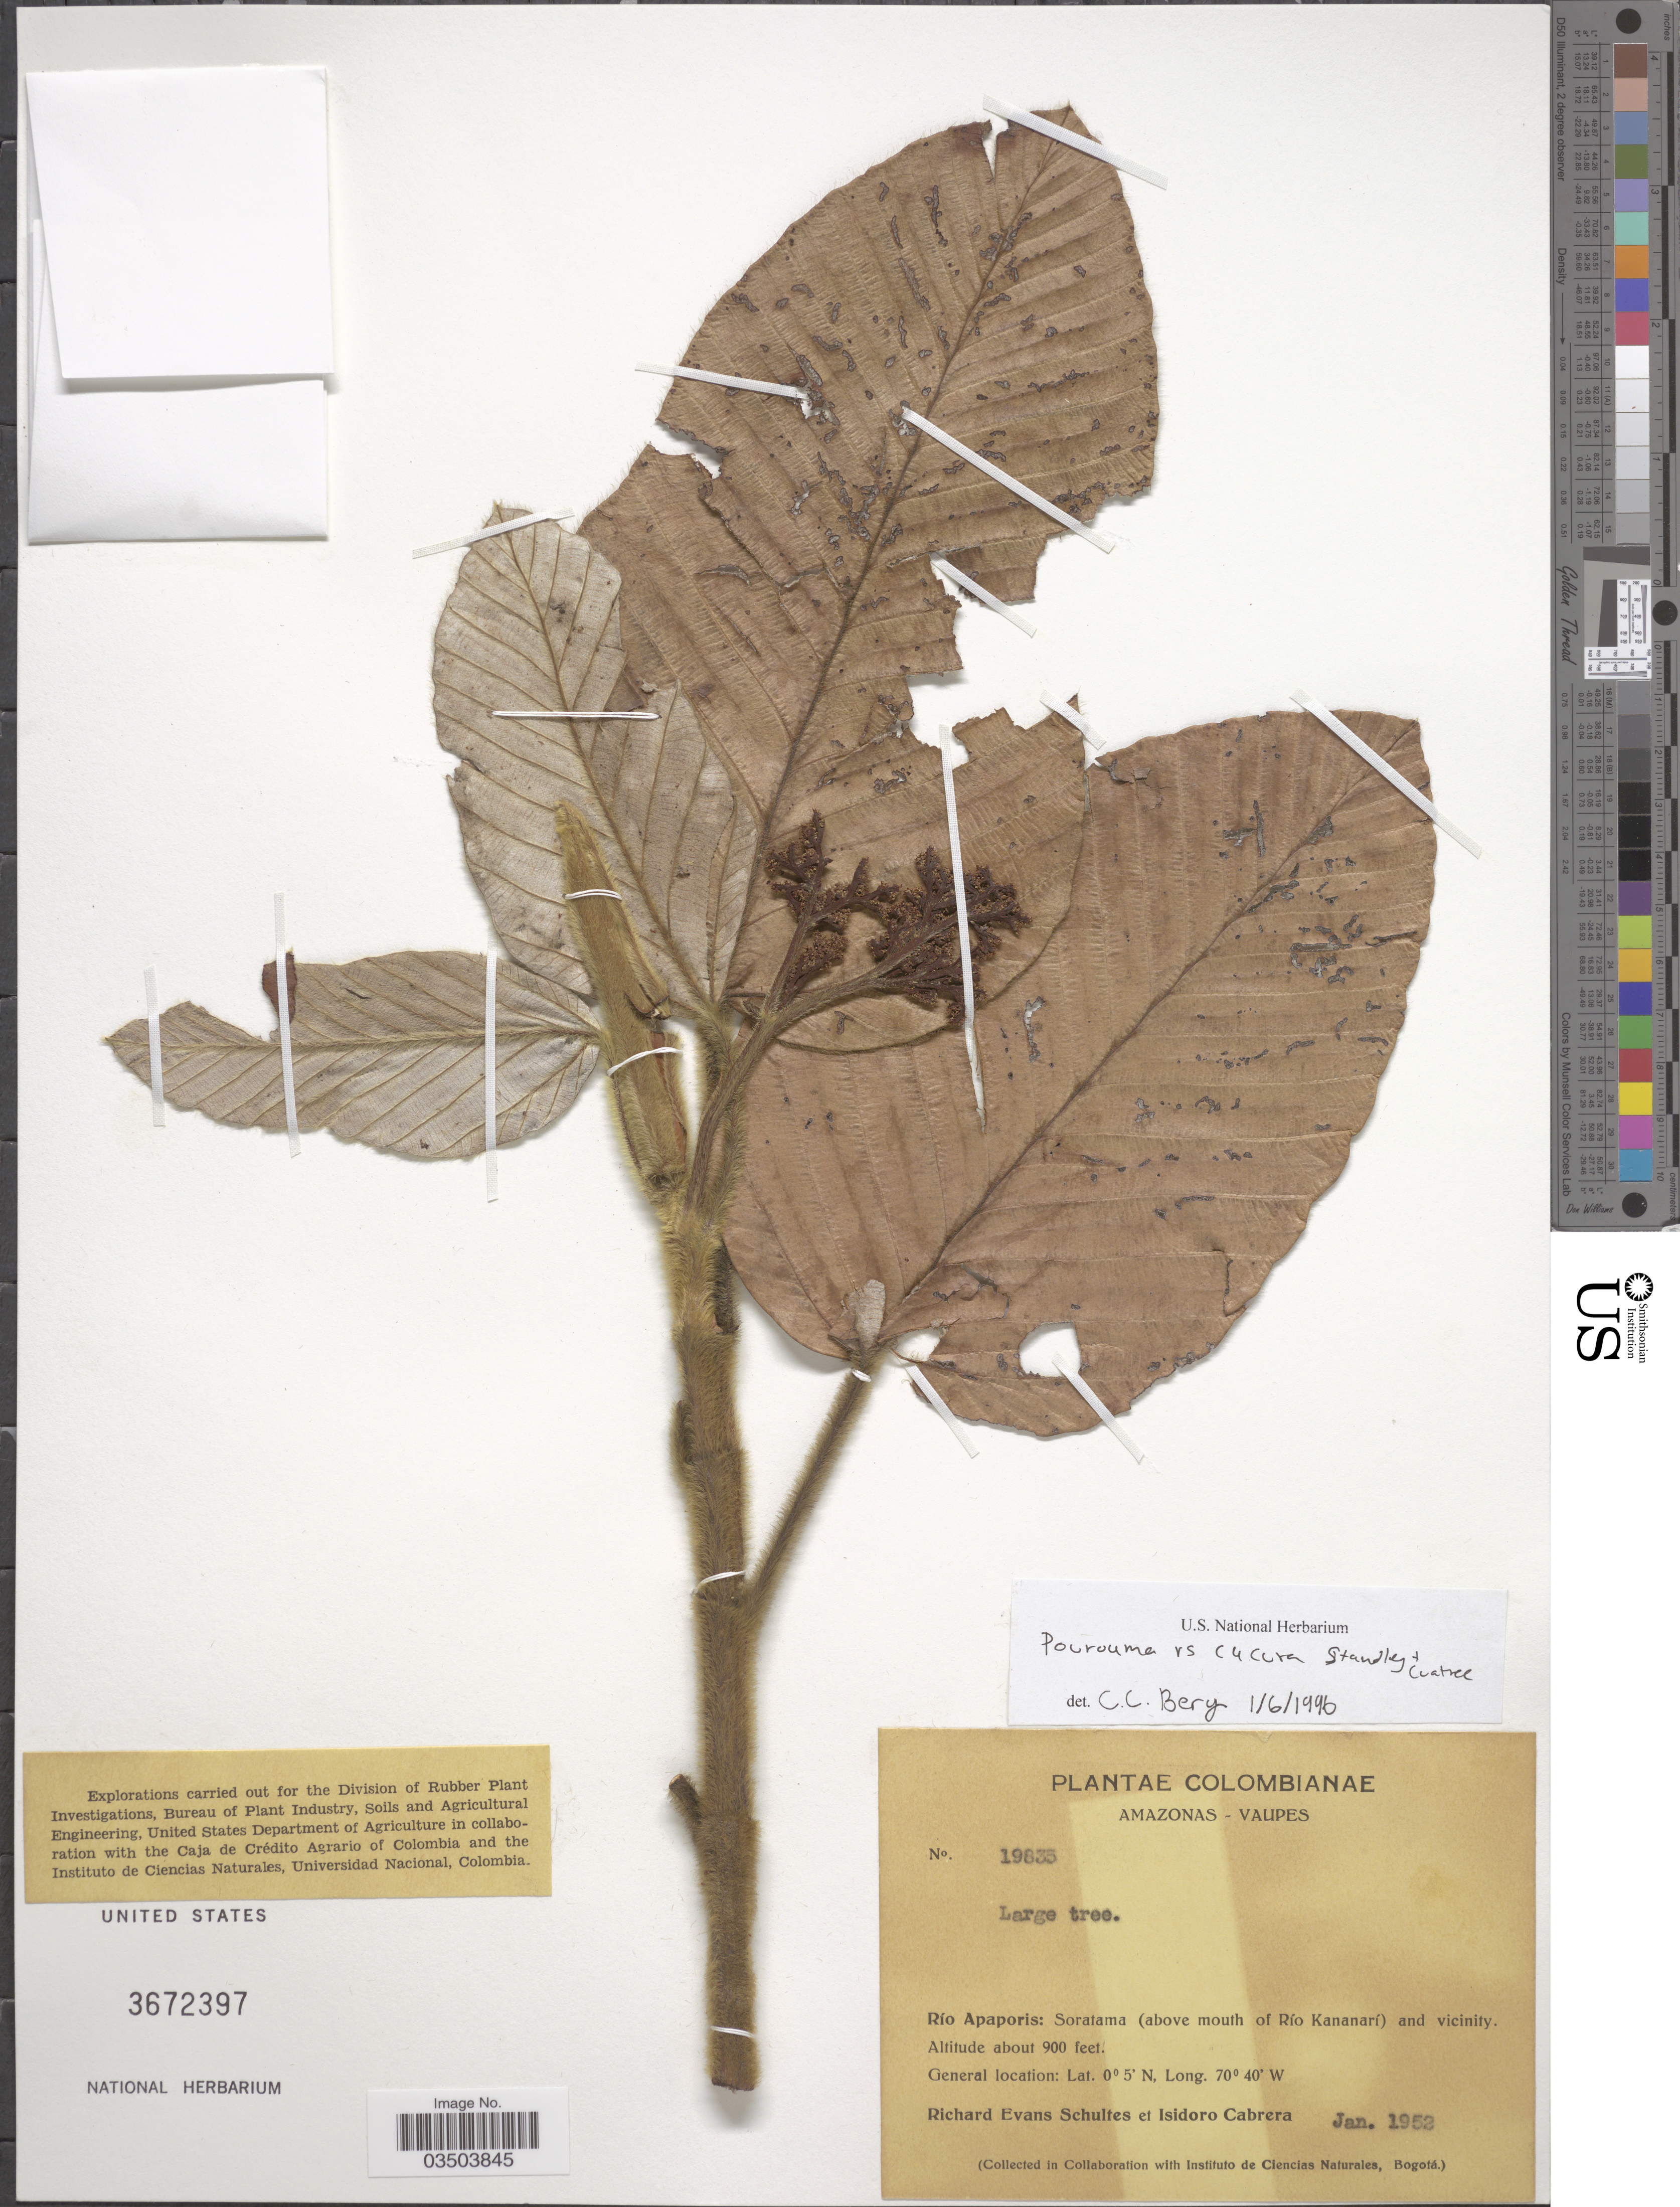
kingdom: Plantae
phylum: Tracheophyta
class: Magnoliopsida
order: Rosales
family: Urticaceae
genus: Pourouma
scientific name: Pourouma cucura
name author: Standl. & Cuatrec.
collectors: R. E. Schultes & I. Cabrera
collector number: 19835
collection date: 1952-01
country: Colombia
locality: Amazonas - Vaupes. Río Apaporis: Soratama (above mouth of Río Kananarí) and vicinity.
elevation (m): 274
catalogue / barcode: US 3672397